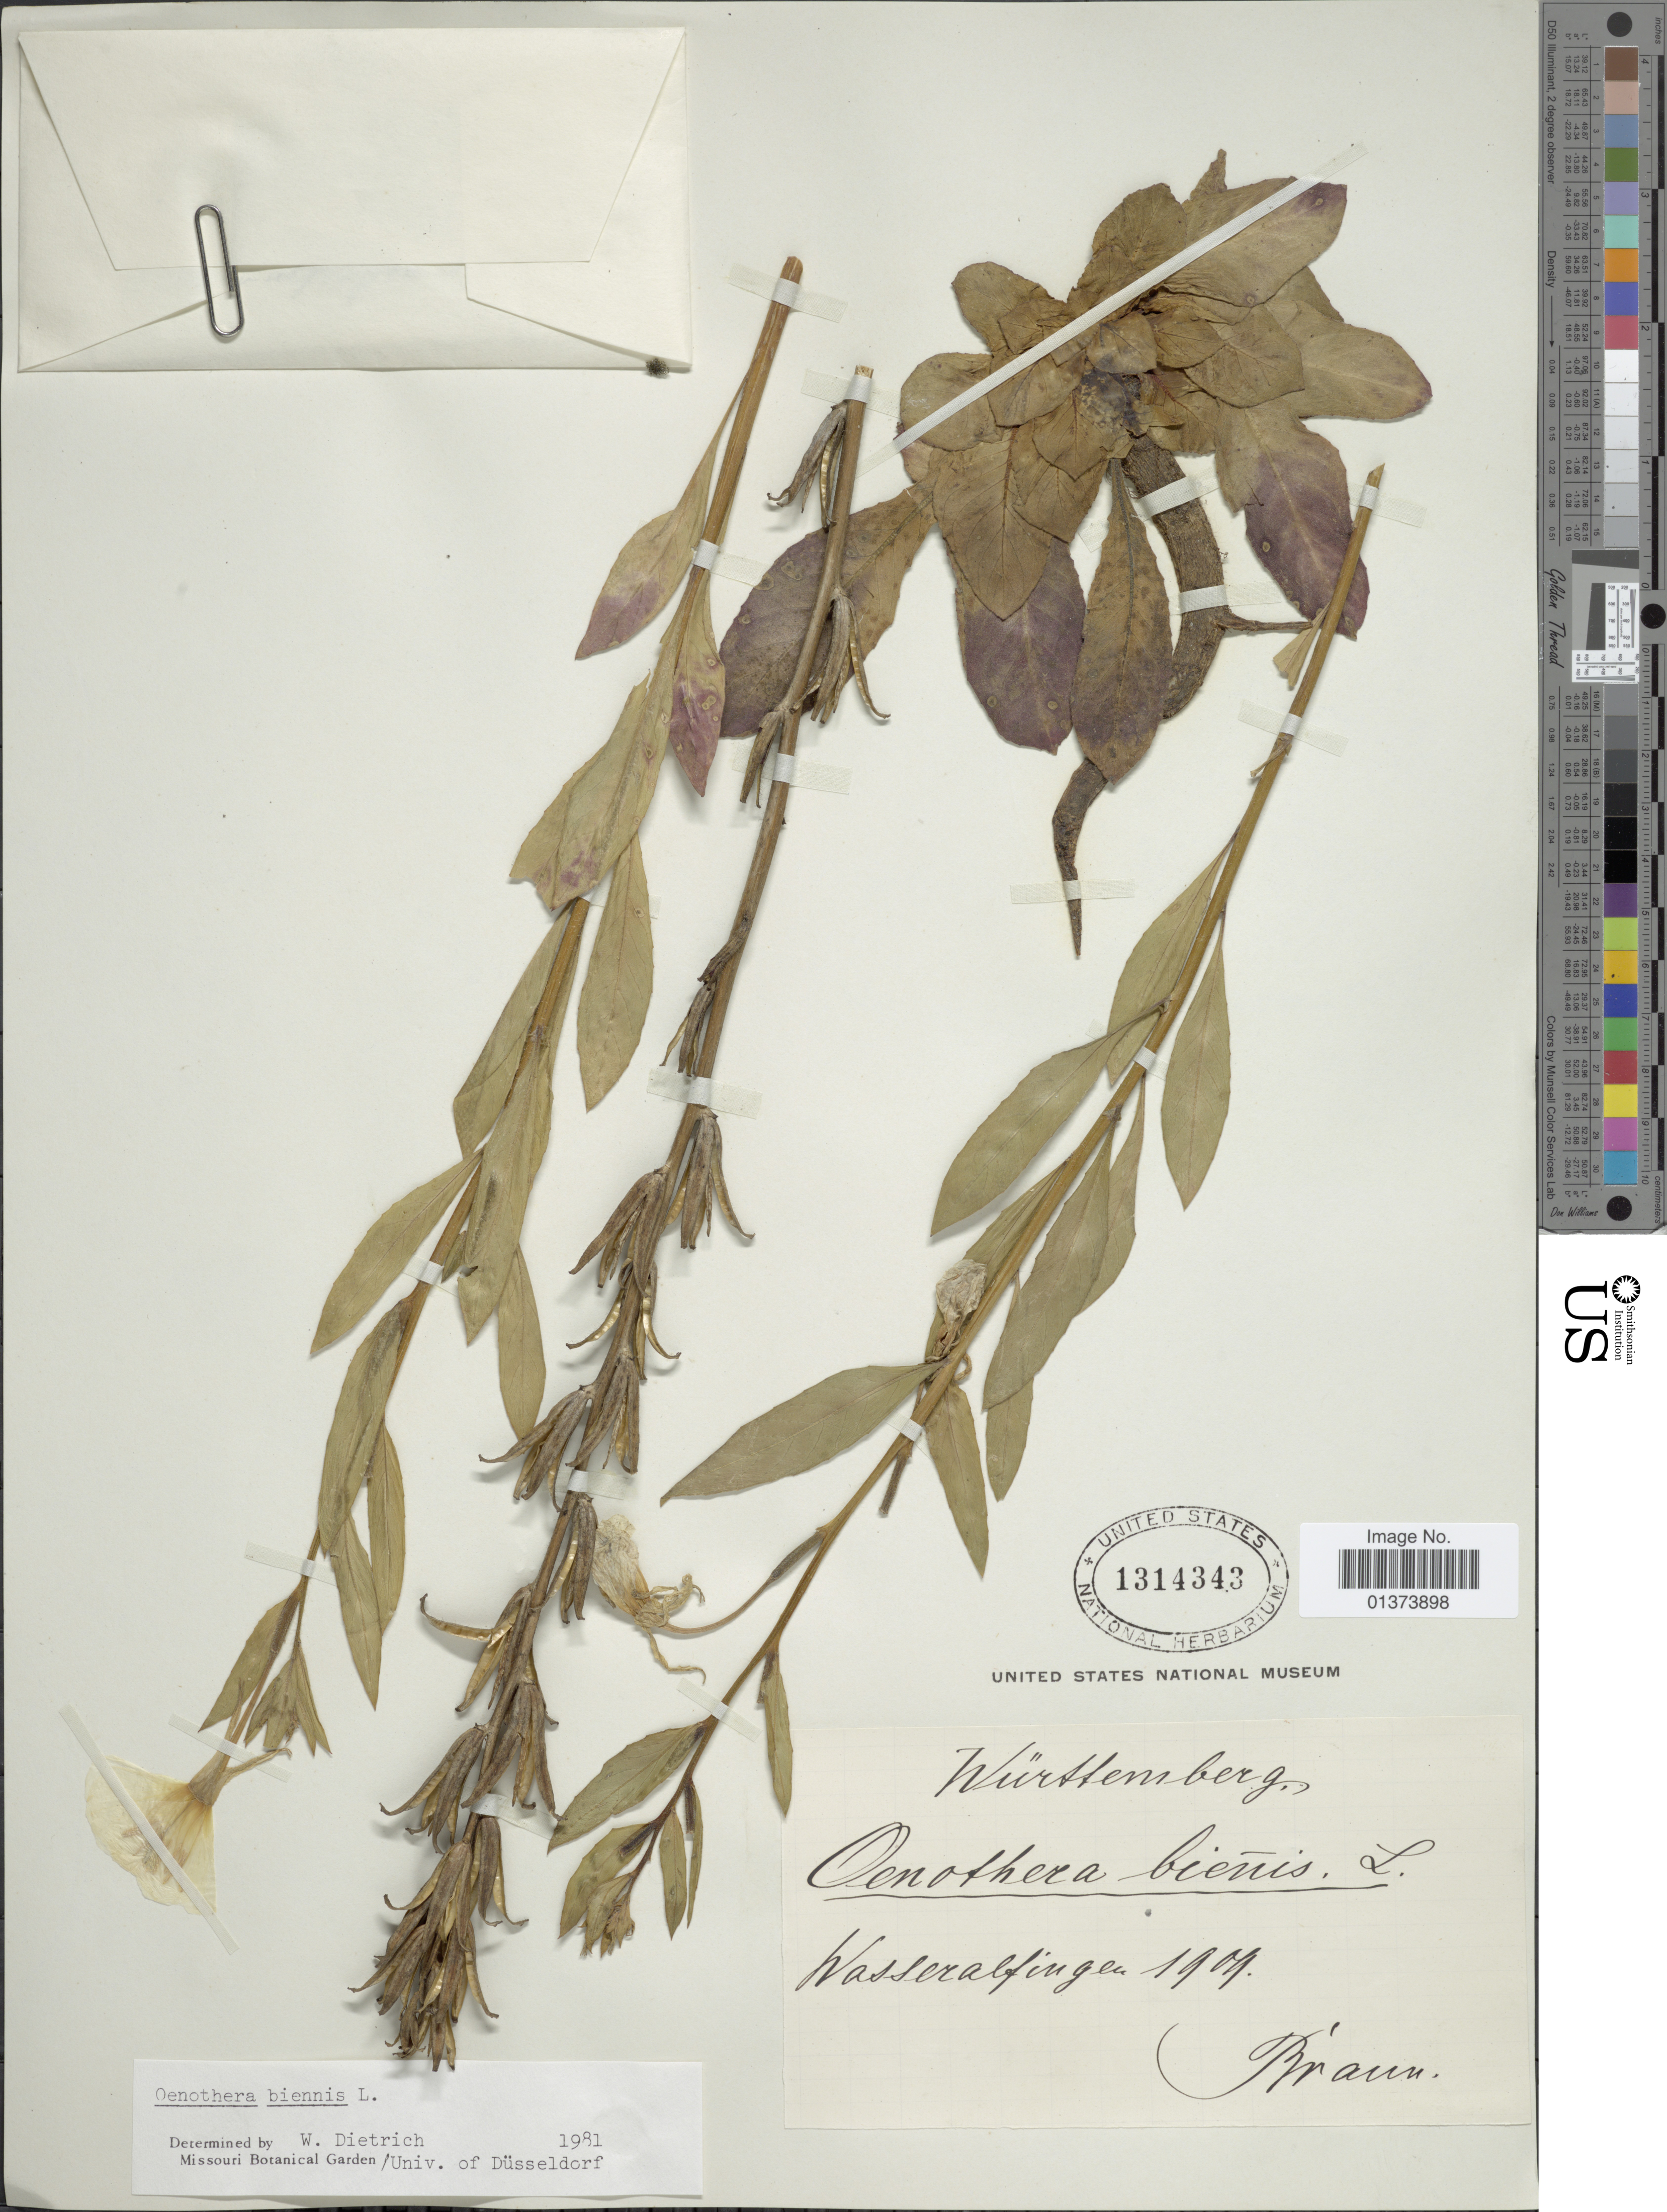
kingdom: Plantae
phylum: Tracheophyta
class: Magnoliopsida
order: Myrtales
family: Onagraceae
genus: Oenothera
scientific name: Oenothera biennis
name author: L.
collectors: Braun, --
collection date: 1909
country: Germany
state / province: Baden-Württemberg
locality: Wasseralfingen [interpreted]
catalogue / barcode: US 1314343